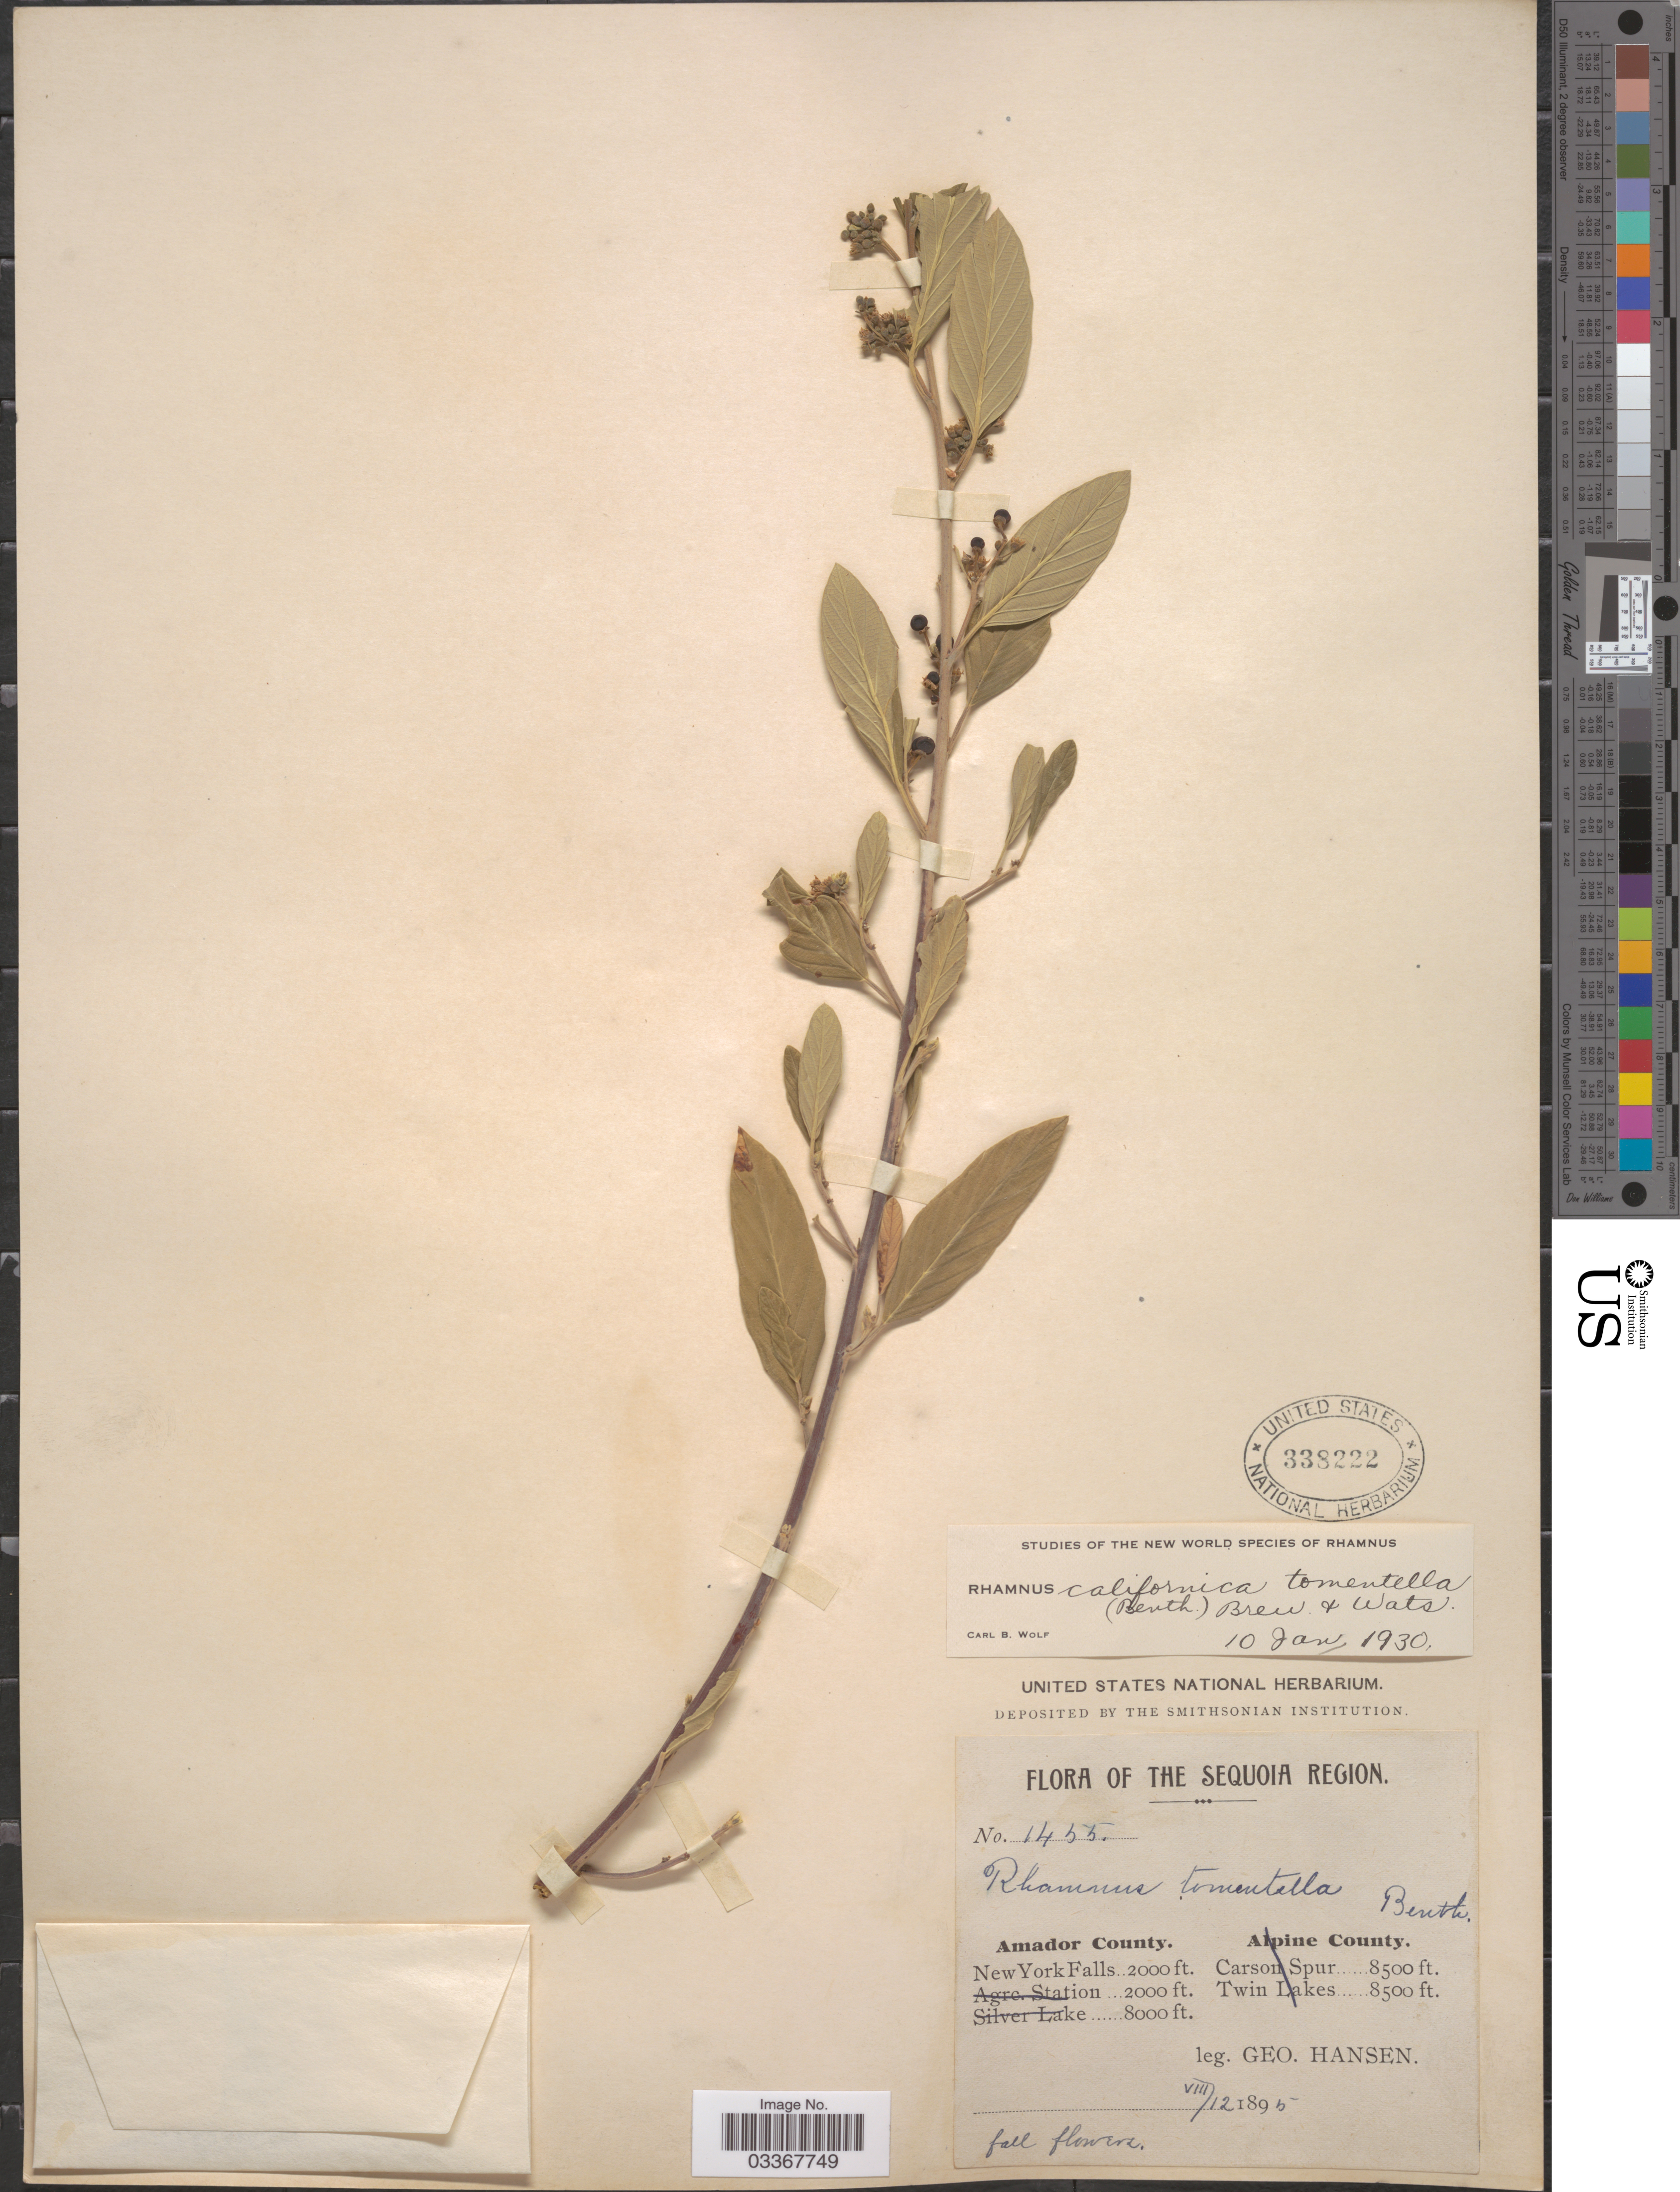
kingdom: Plantae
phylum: Tracheophyta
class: Magnoliopsida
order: Rosales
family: Rhamnaceae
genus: Frangula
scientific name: Frangula californica subsp. tomentella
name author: (Benth.) Kartesz & Gandhi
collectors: G. Hansen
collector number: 1455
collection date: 1895-08-12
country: United States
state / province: California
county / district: Amador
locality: The Sequoia Region, Amador County, New York Falls.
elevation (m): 610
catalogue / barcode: US 338222